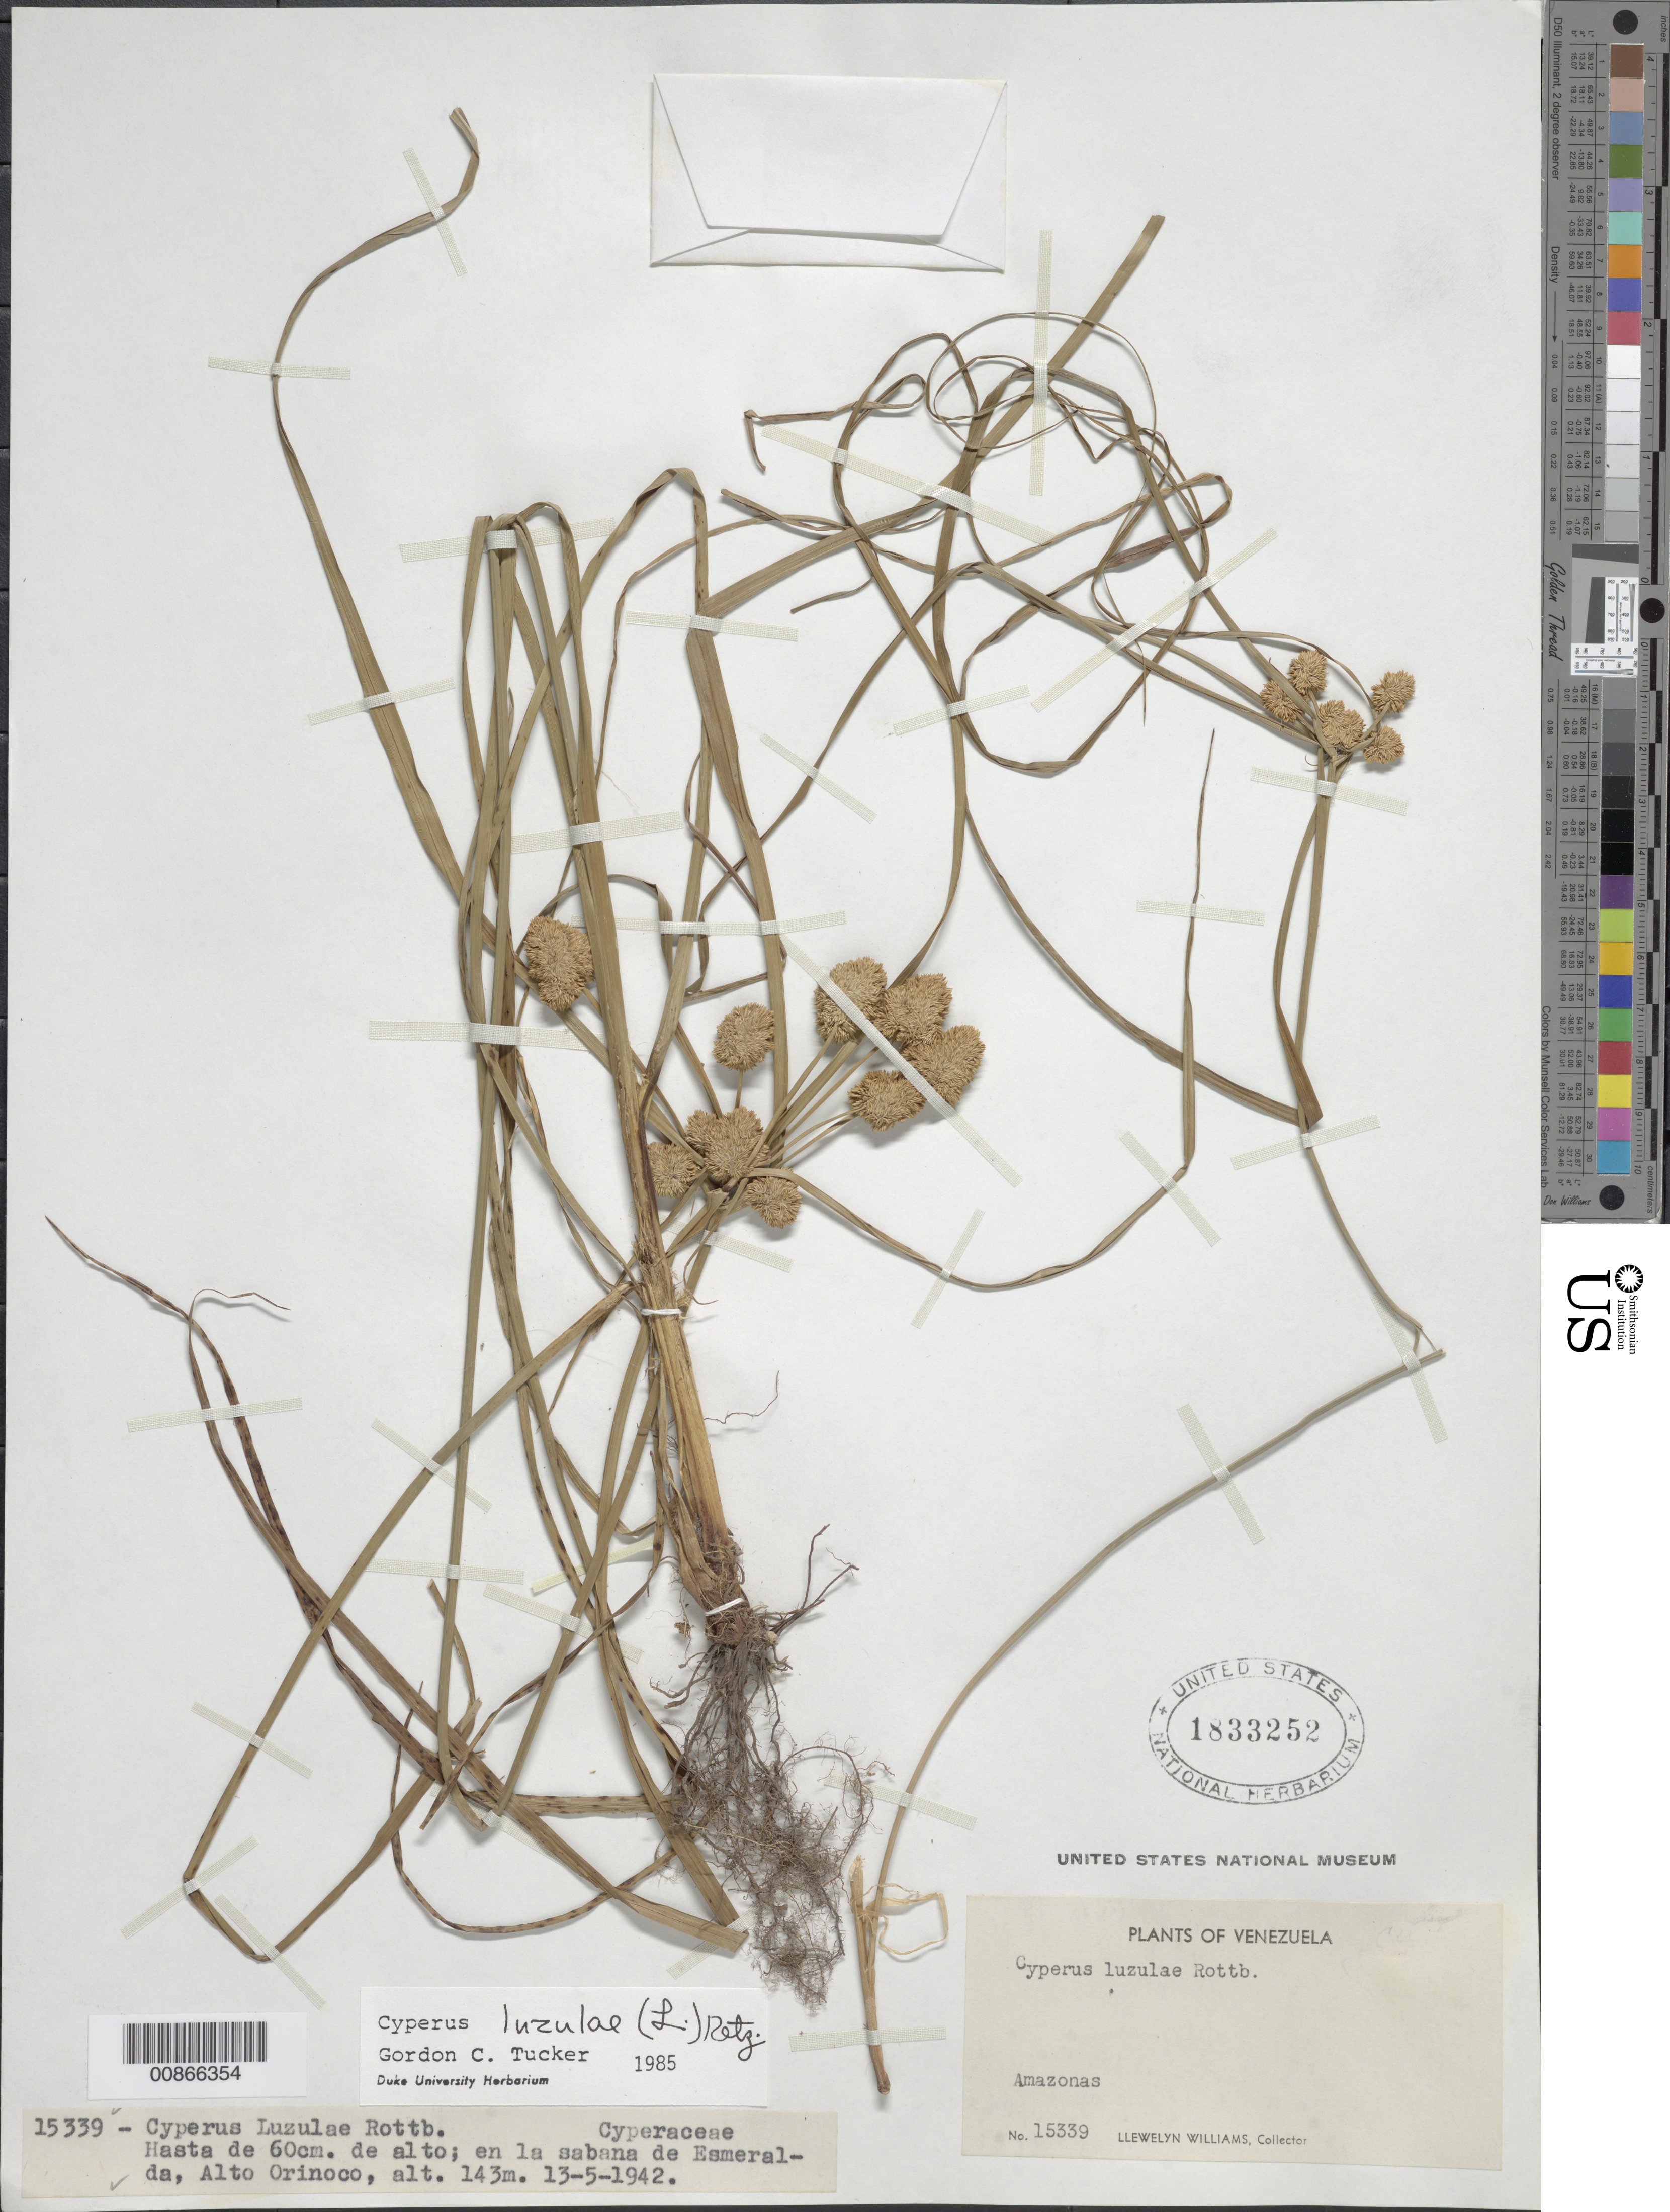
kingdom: Plantae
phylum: Tracheophyta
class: Liliopsida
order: Poales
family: Cyperaceae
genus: Cyperus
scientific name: Cyperus luzulae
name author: (L.) Rottb. ex Retz.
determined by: Tucker, G. C.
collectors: Ll. Williams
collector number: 15339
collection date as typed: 13-May-42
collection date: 1942-05-13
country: Venezuela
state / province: Amazonas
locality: Esmeralda Savanna, Alto Orinoco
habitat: Savanna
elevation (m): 143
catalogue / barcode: US 1833252